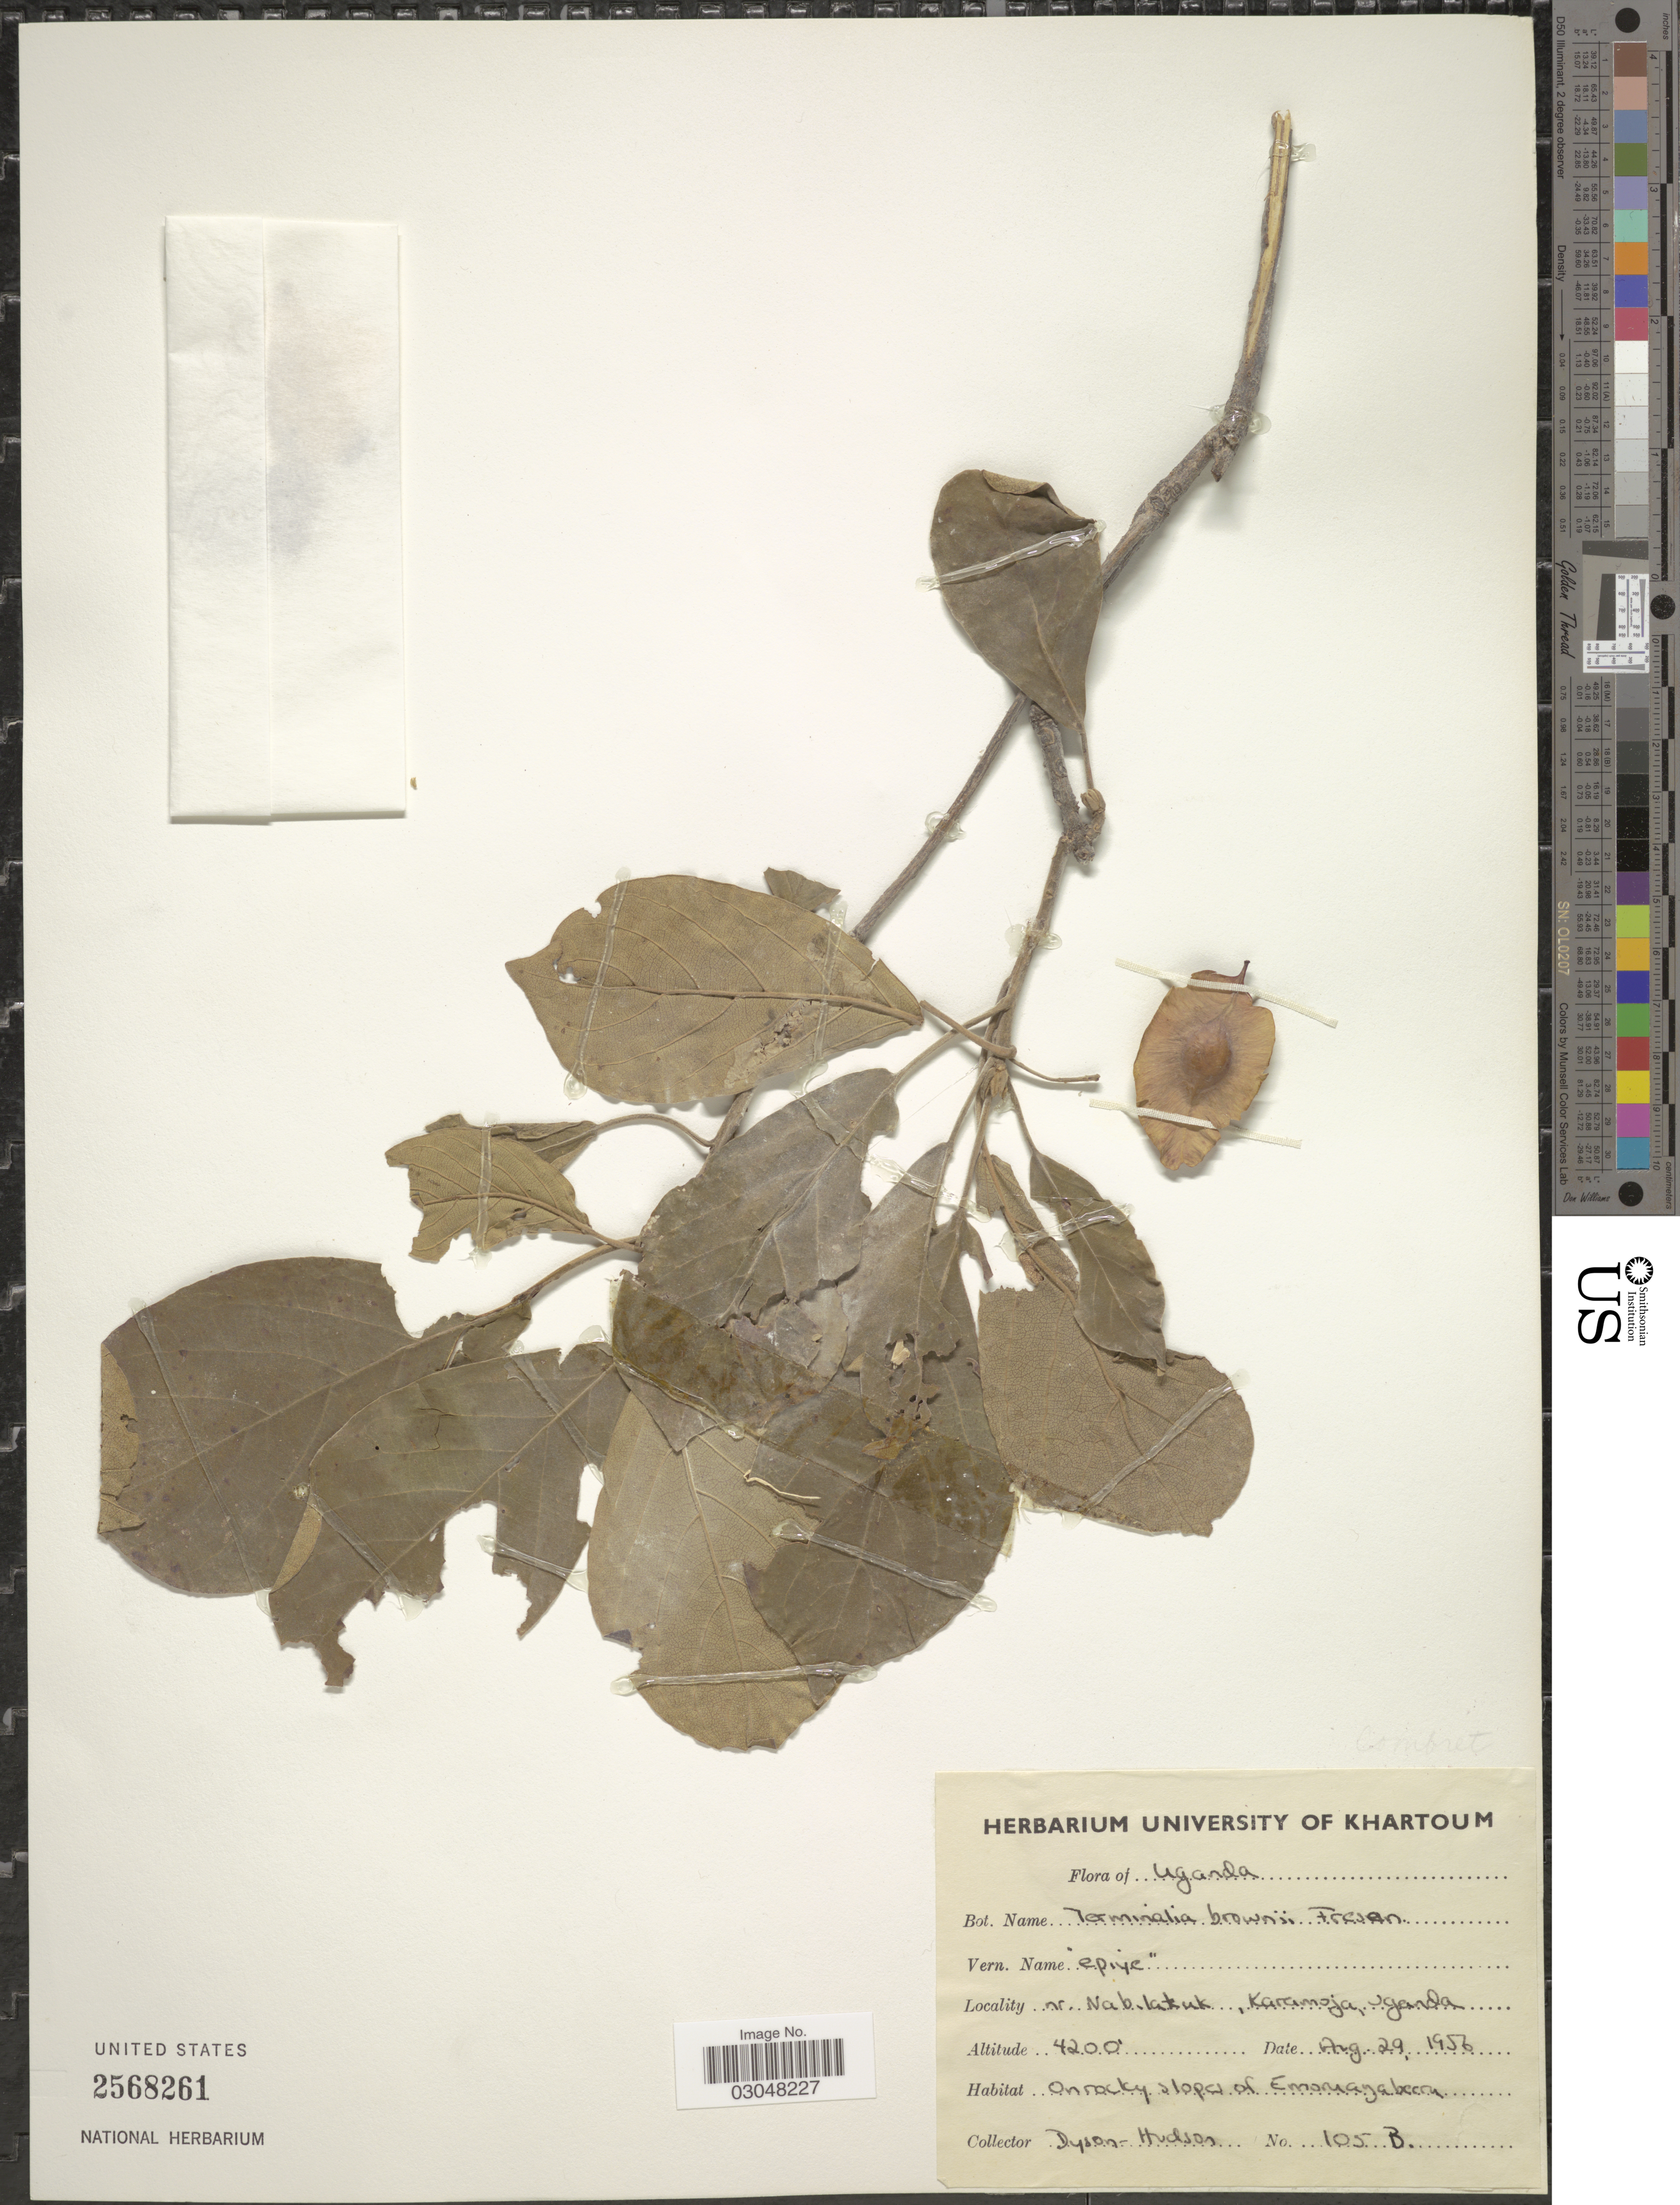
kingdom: Plantae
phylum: Tracheophyta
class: Magnoliopsida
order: Myrtales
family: Combretaceae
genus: Terminalia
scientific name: Terminalia brownii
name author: Fresen.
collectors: Dyson-Hudson, --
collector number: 105B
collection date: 1956-08-29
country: Uganda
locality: Nr. Nabilatuk, Karamoja. On rocky slopes of Emoruaŋaberru.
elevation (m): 1280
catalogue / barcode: US 2568261